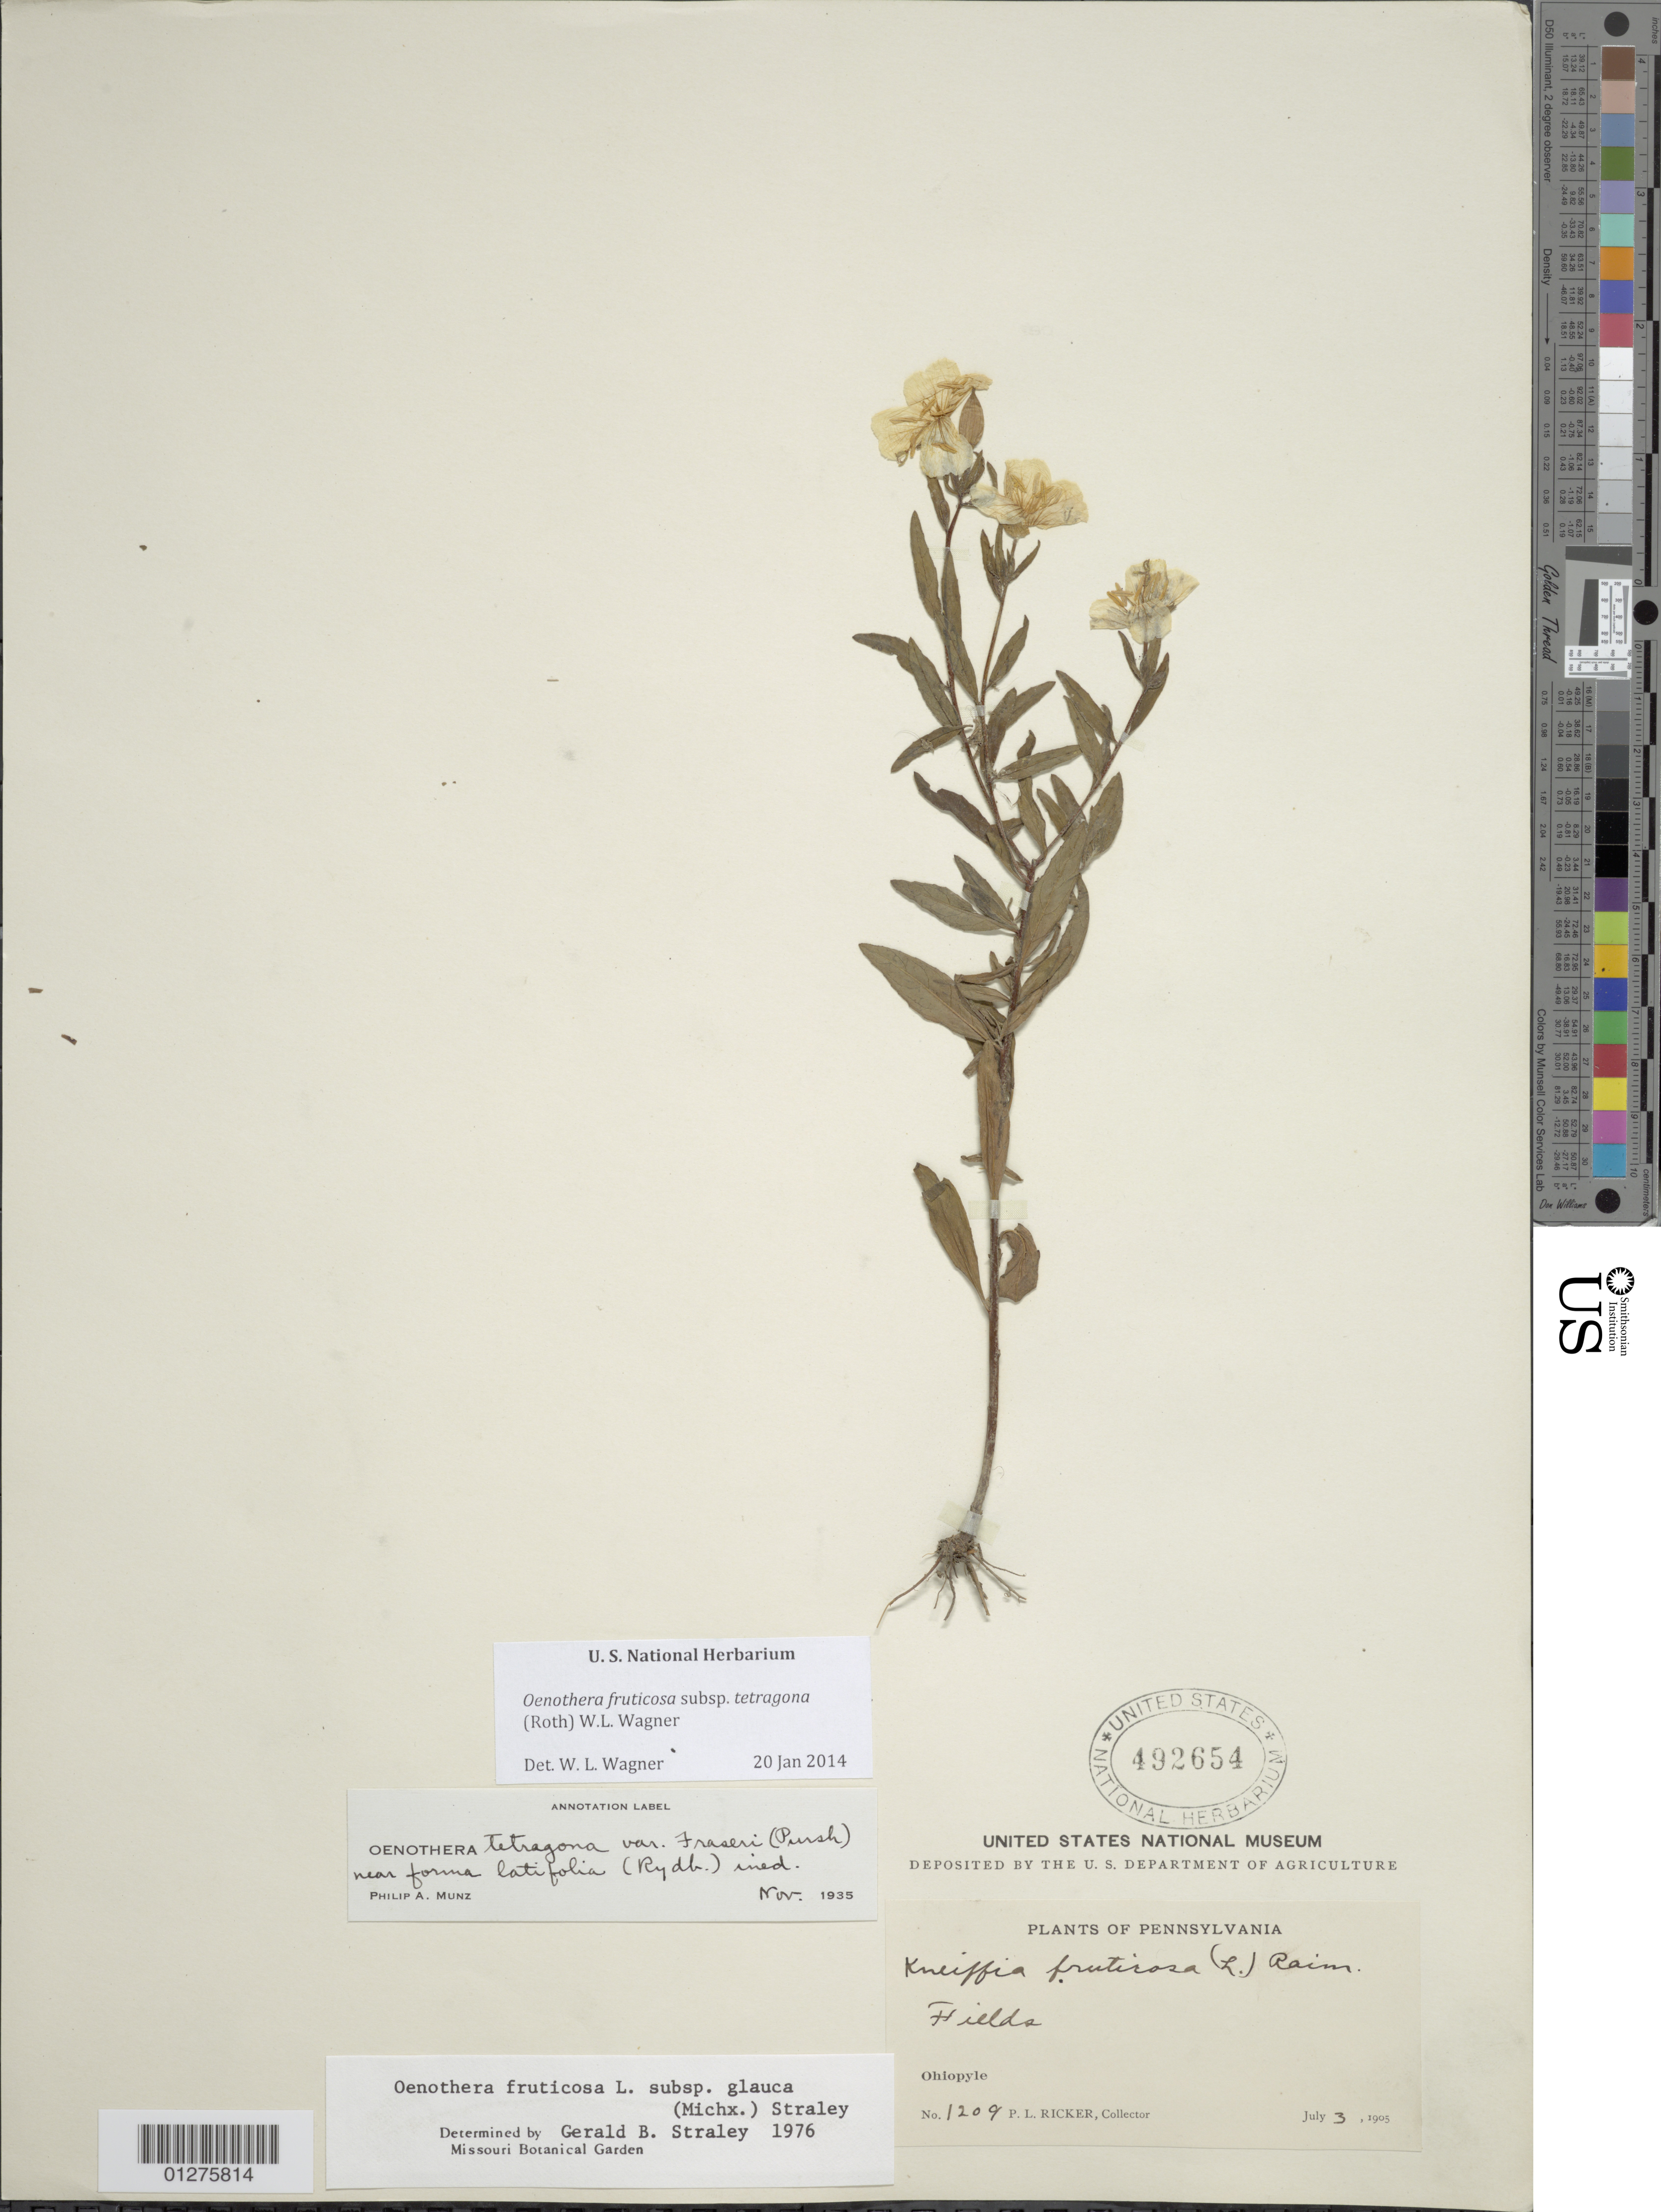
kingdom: Plantae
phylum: Tracheophyta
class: Magnoliopsida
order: Myrtales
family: Onagraceae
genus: Oenothera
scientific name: Oenothera fruticosa subsp. tetragona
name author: (Roth) W.L. Wagner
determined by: Wagner, W. L., (BOT), Smithsonian Institution - National Museum of Natural History (UNITED STATES)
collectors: P. Ricker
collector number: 1209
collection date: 1905-07-03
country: United States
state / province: Pennsylvania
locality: Ohiopyle.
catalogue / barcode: US 492654